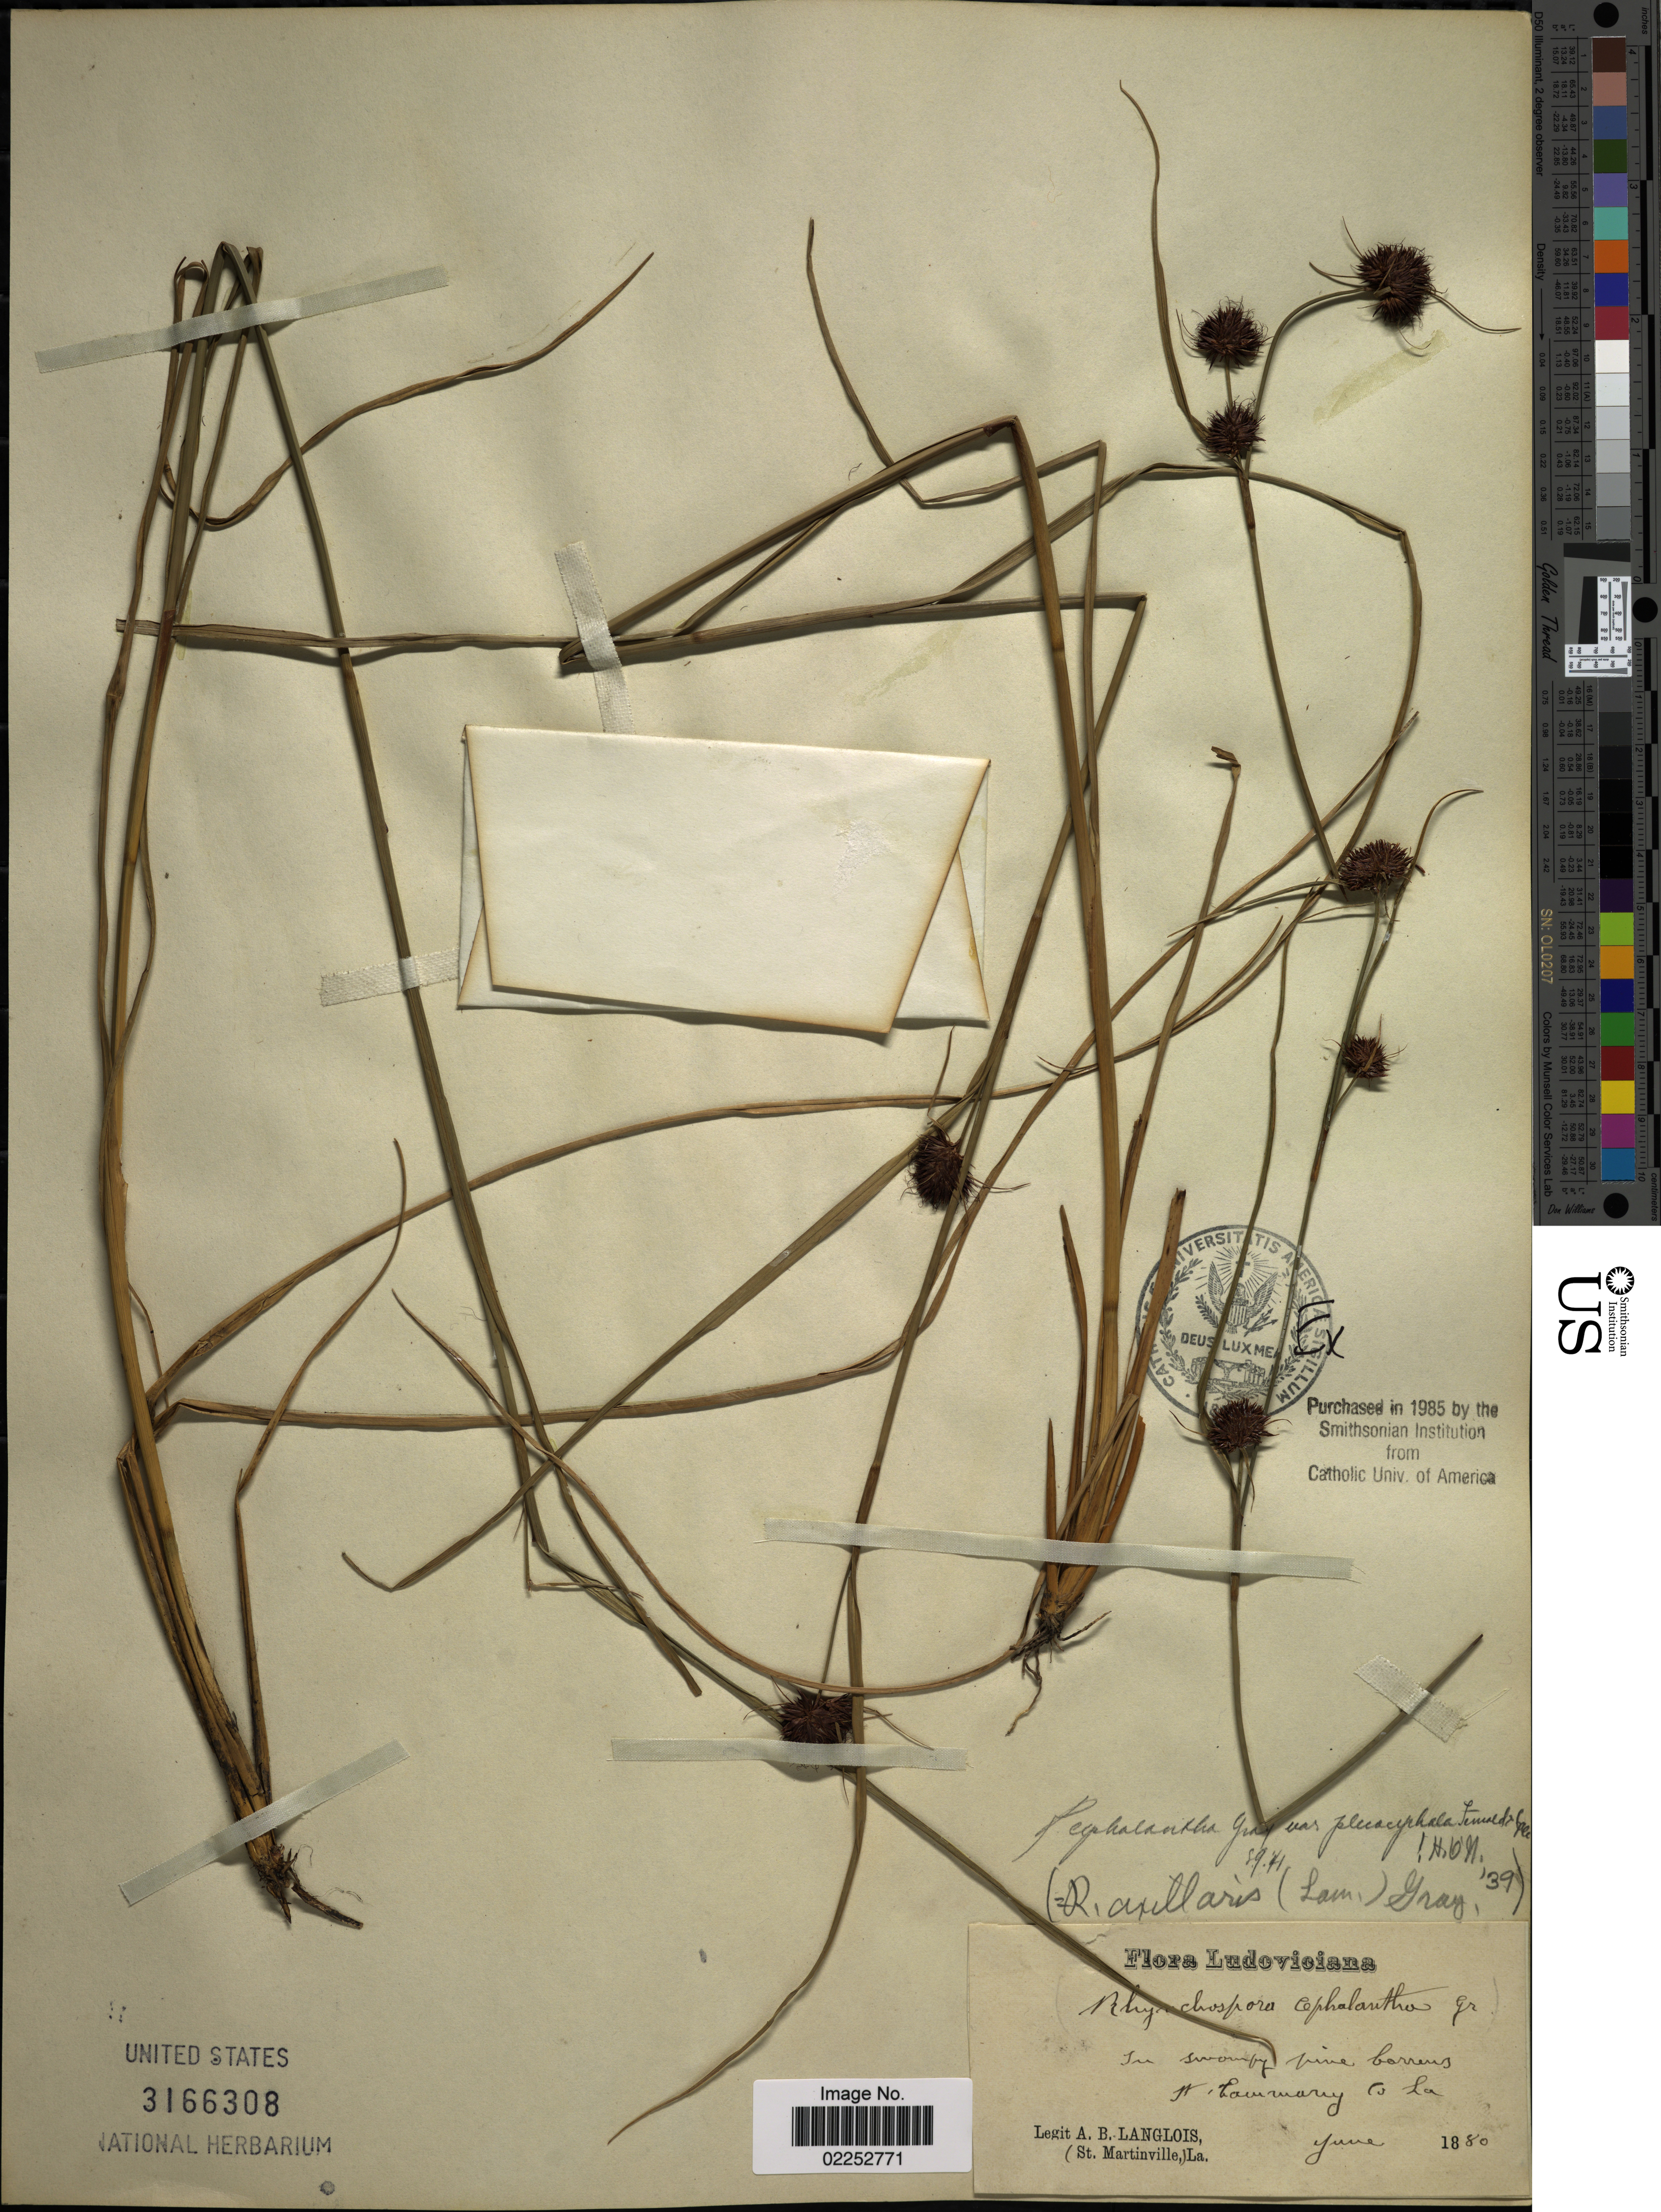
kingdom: Plantae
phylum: Tracheophyta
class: Liliopsida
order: Poales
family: Cyperaceae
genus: Rhynchospora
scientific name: Rhynchospora cephalantha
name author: A. Gray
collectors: A. Langlois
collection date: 1880-06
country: United States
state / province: Louisiana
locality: St. Tammary Co.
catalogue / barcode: US 3166308